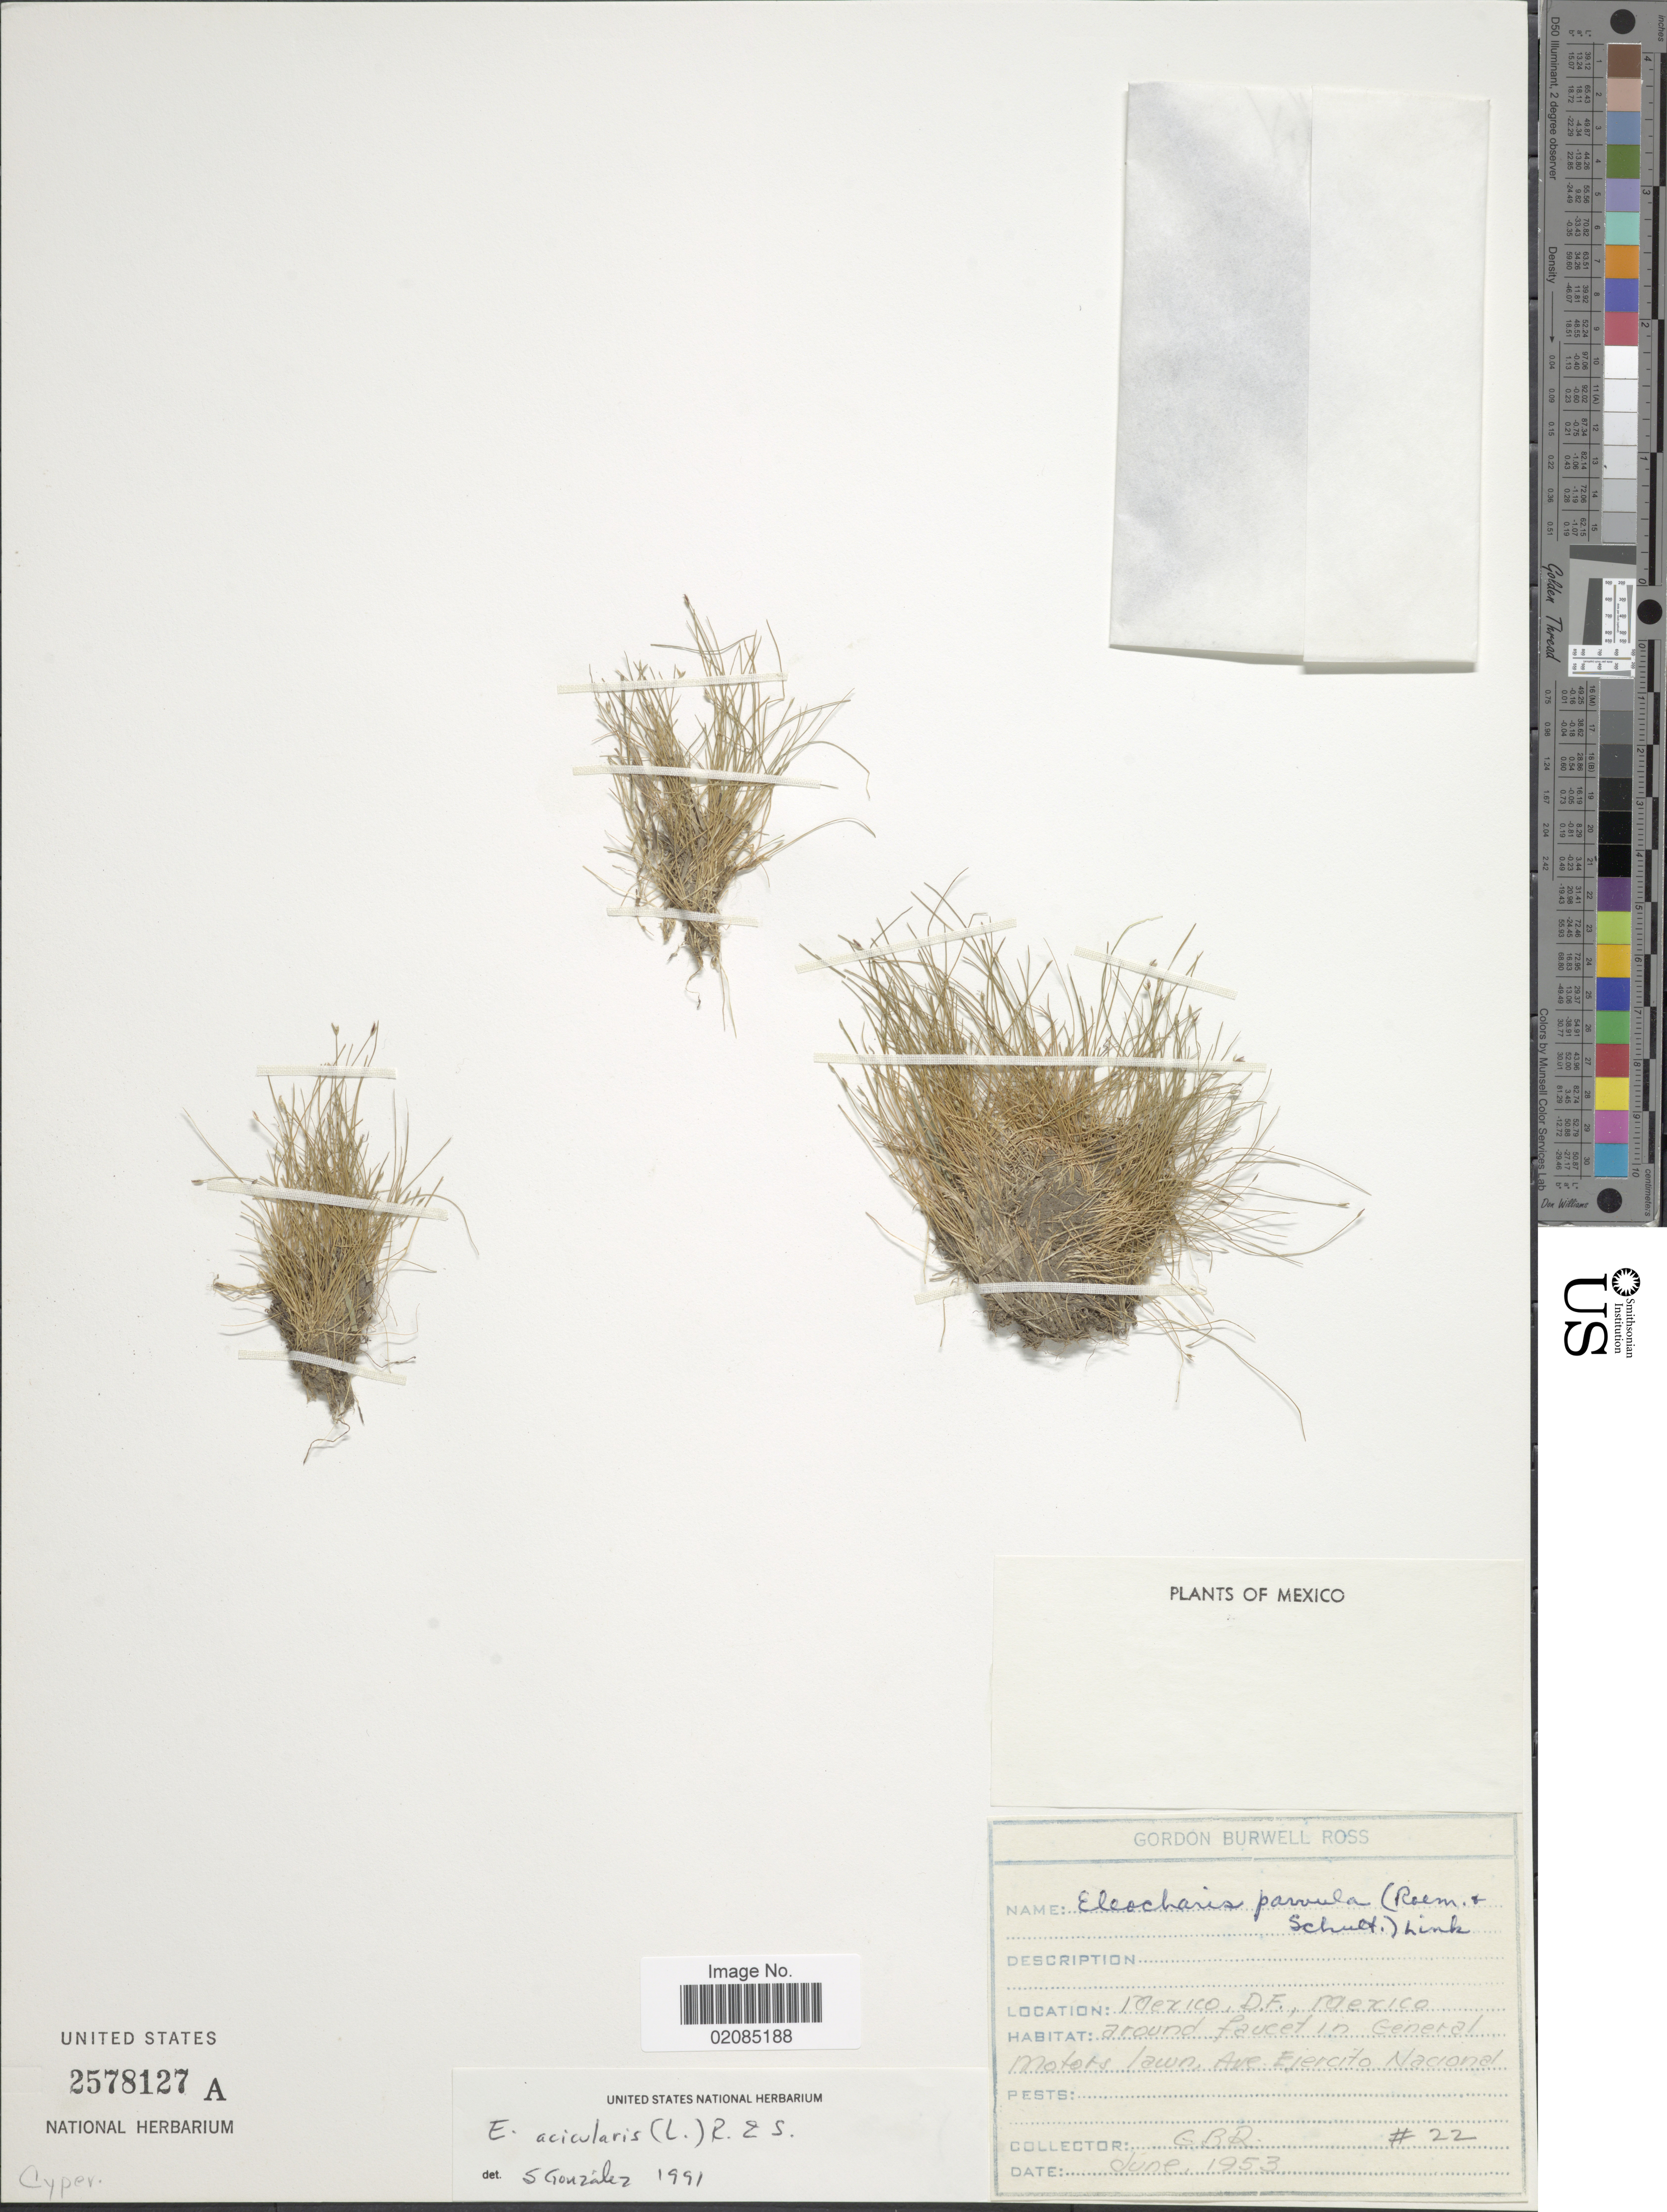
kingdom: Plantae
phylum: Tracheophyta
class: Liliopsida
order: Poales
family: Cyperaceae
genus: Eleocharis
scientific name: Eleocharis acicularis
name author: (L.) Roem. & Schult.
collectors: G. B. Ross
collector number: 22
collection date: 1953-06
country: Mexico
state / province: Distrito Federal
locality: Mexico, D. F., Mexico, around faucet in General Motors lawn Ave Ejercito Nacional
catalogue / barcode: US 2578127A